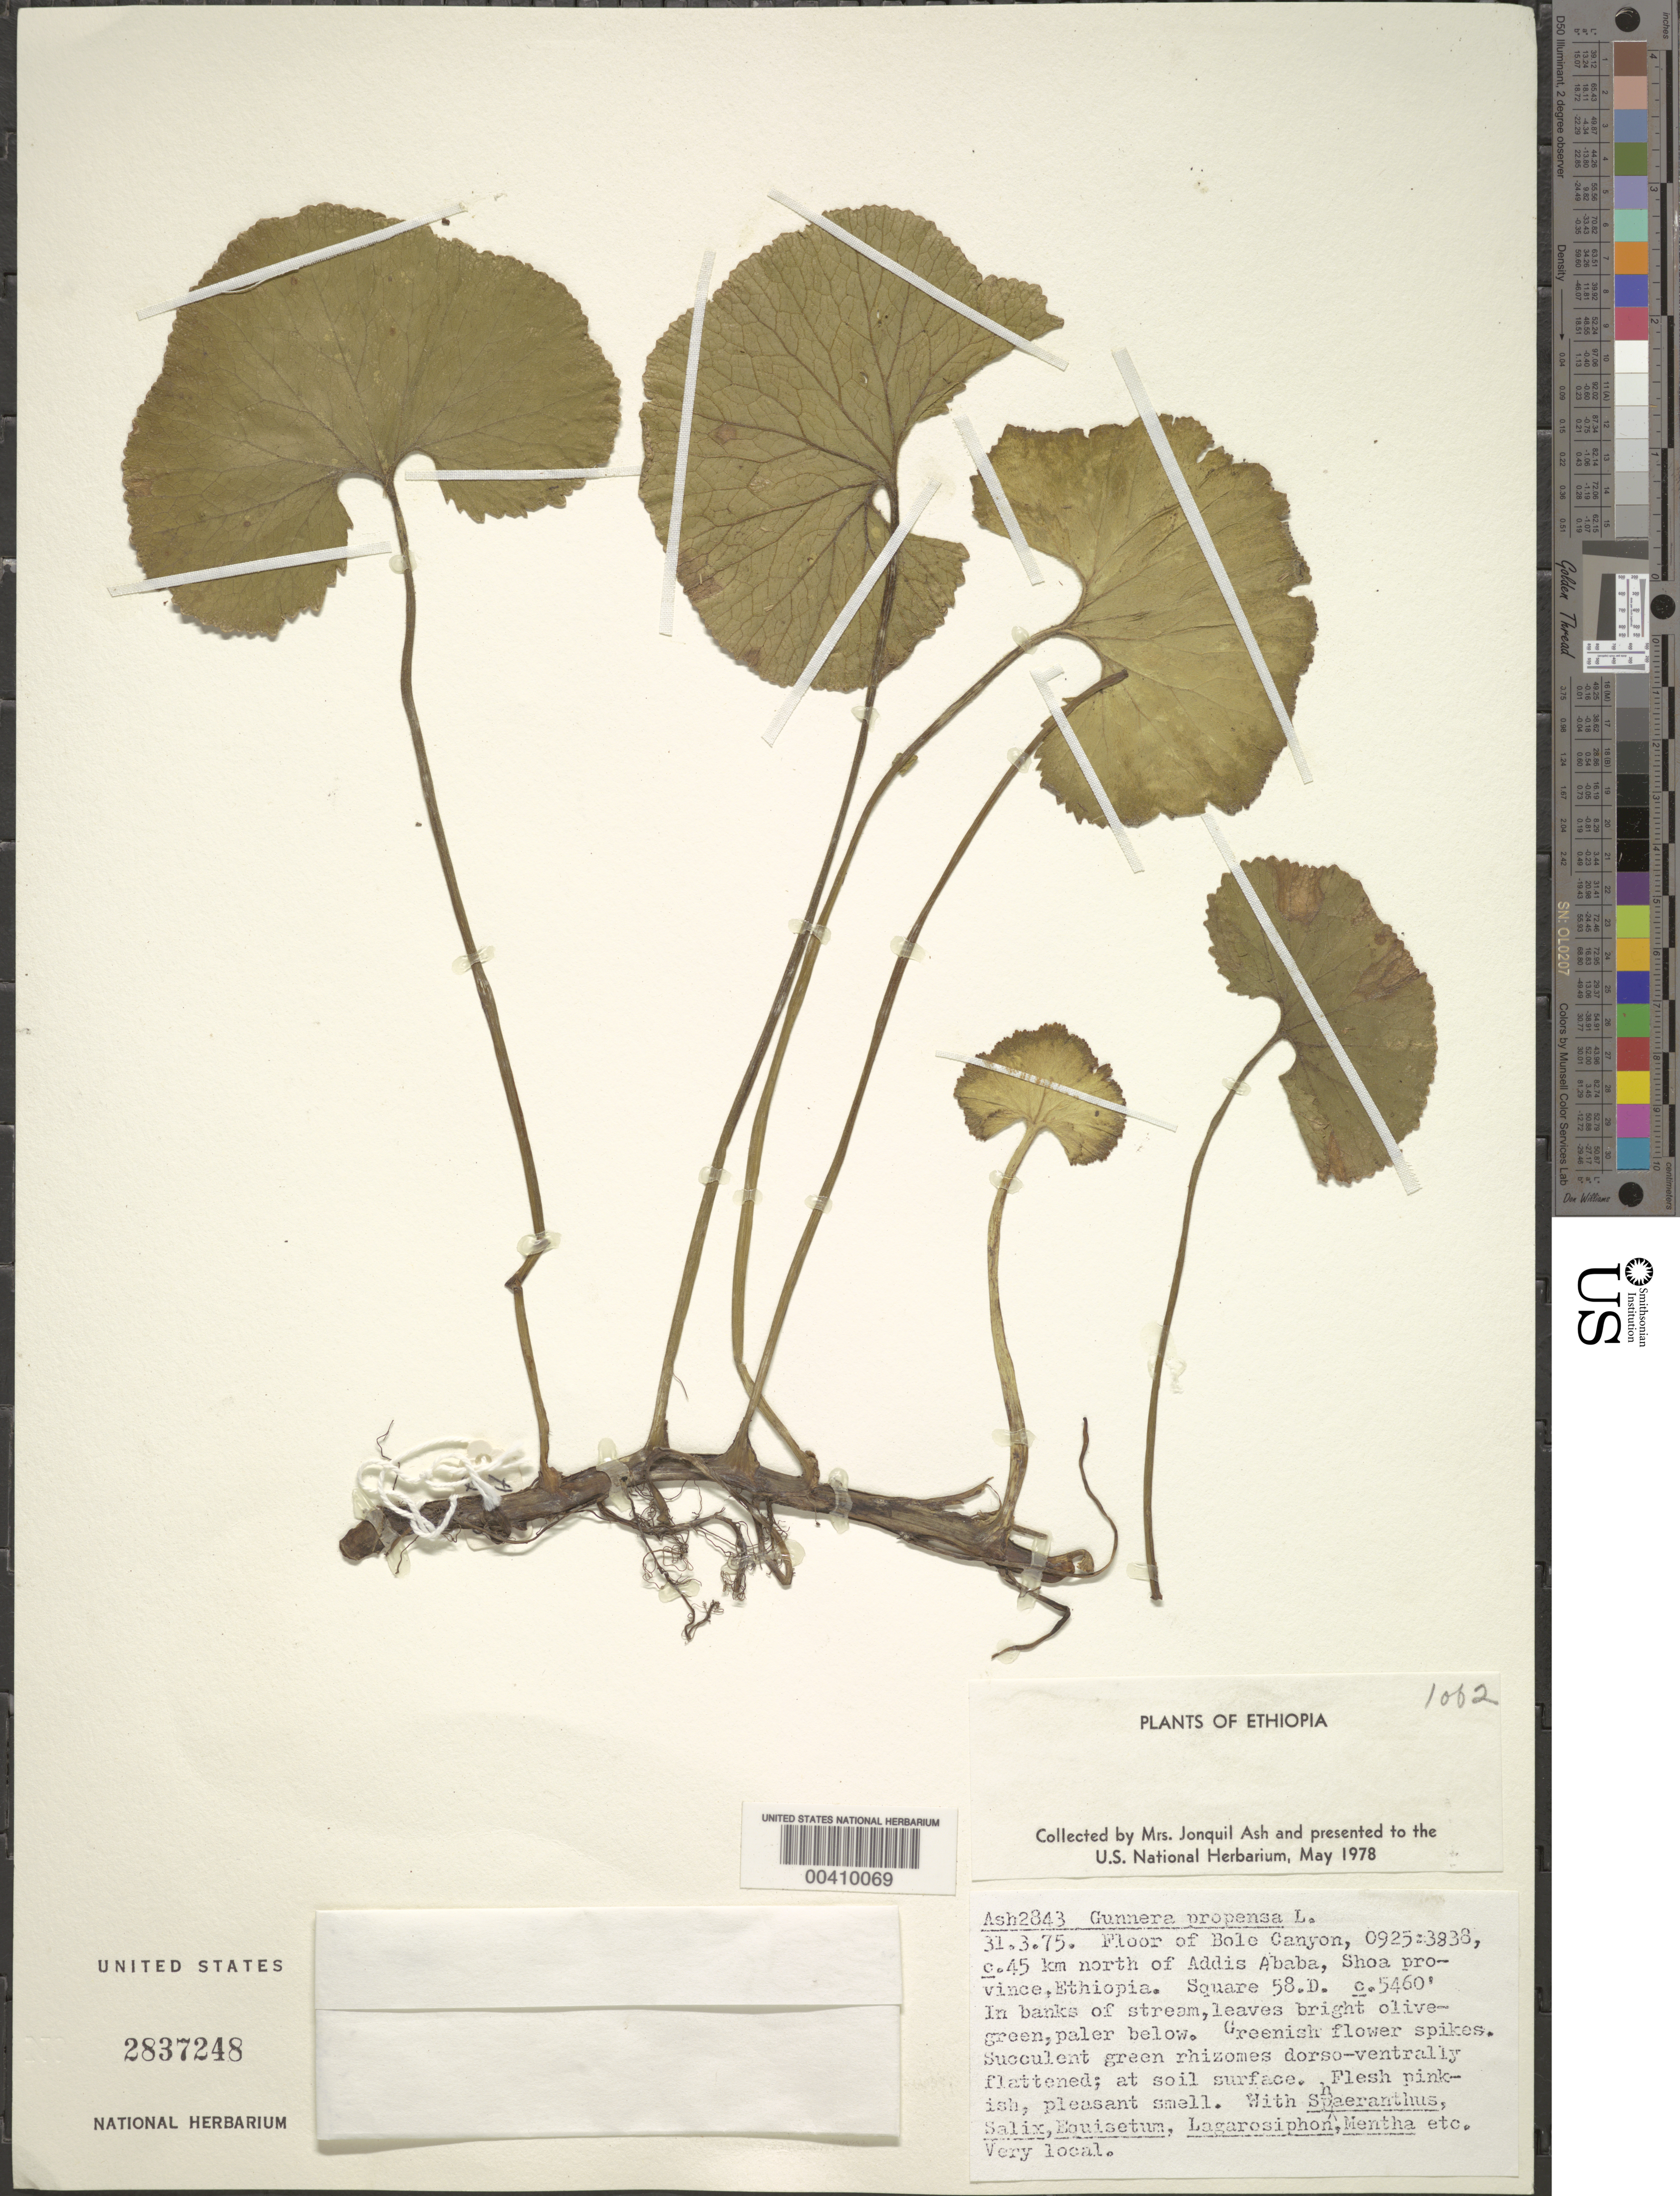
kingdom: Plantae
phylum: Tracheophyta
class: Magnoliopsida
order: Gunnerales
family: Gunneraceae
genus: Gunnera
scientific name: Gunnera perpensa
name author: L.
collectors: J. Ash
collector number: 2843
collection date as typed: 31 Mar 1975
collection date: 1975-03-31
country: Ethiopia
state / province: Oromiya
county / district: Shewa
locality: Floor of Bole Canyon, ca. 45 km N of Addis Ababa. [Shoa Province = Shewa Province.]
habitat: In banks of stream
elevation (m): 1664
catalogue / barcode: US 2837248